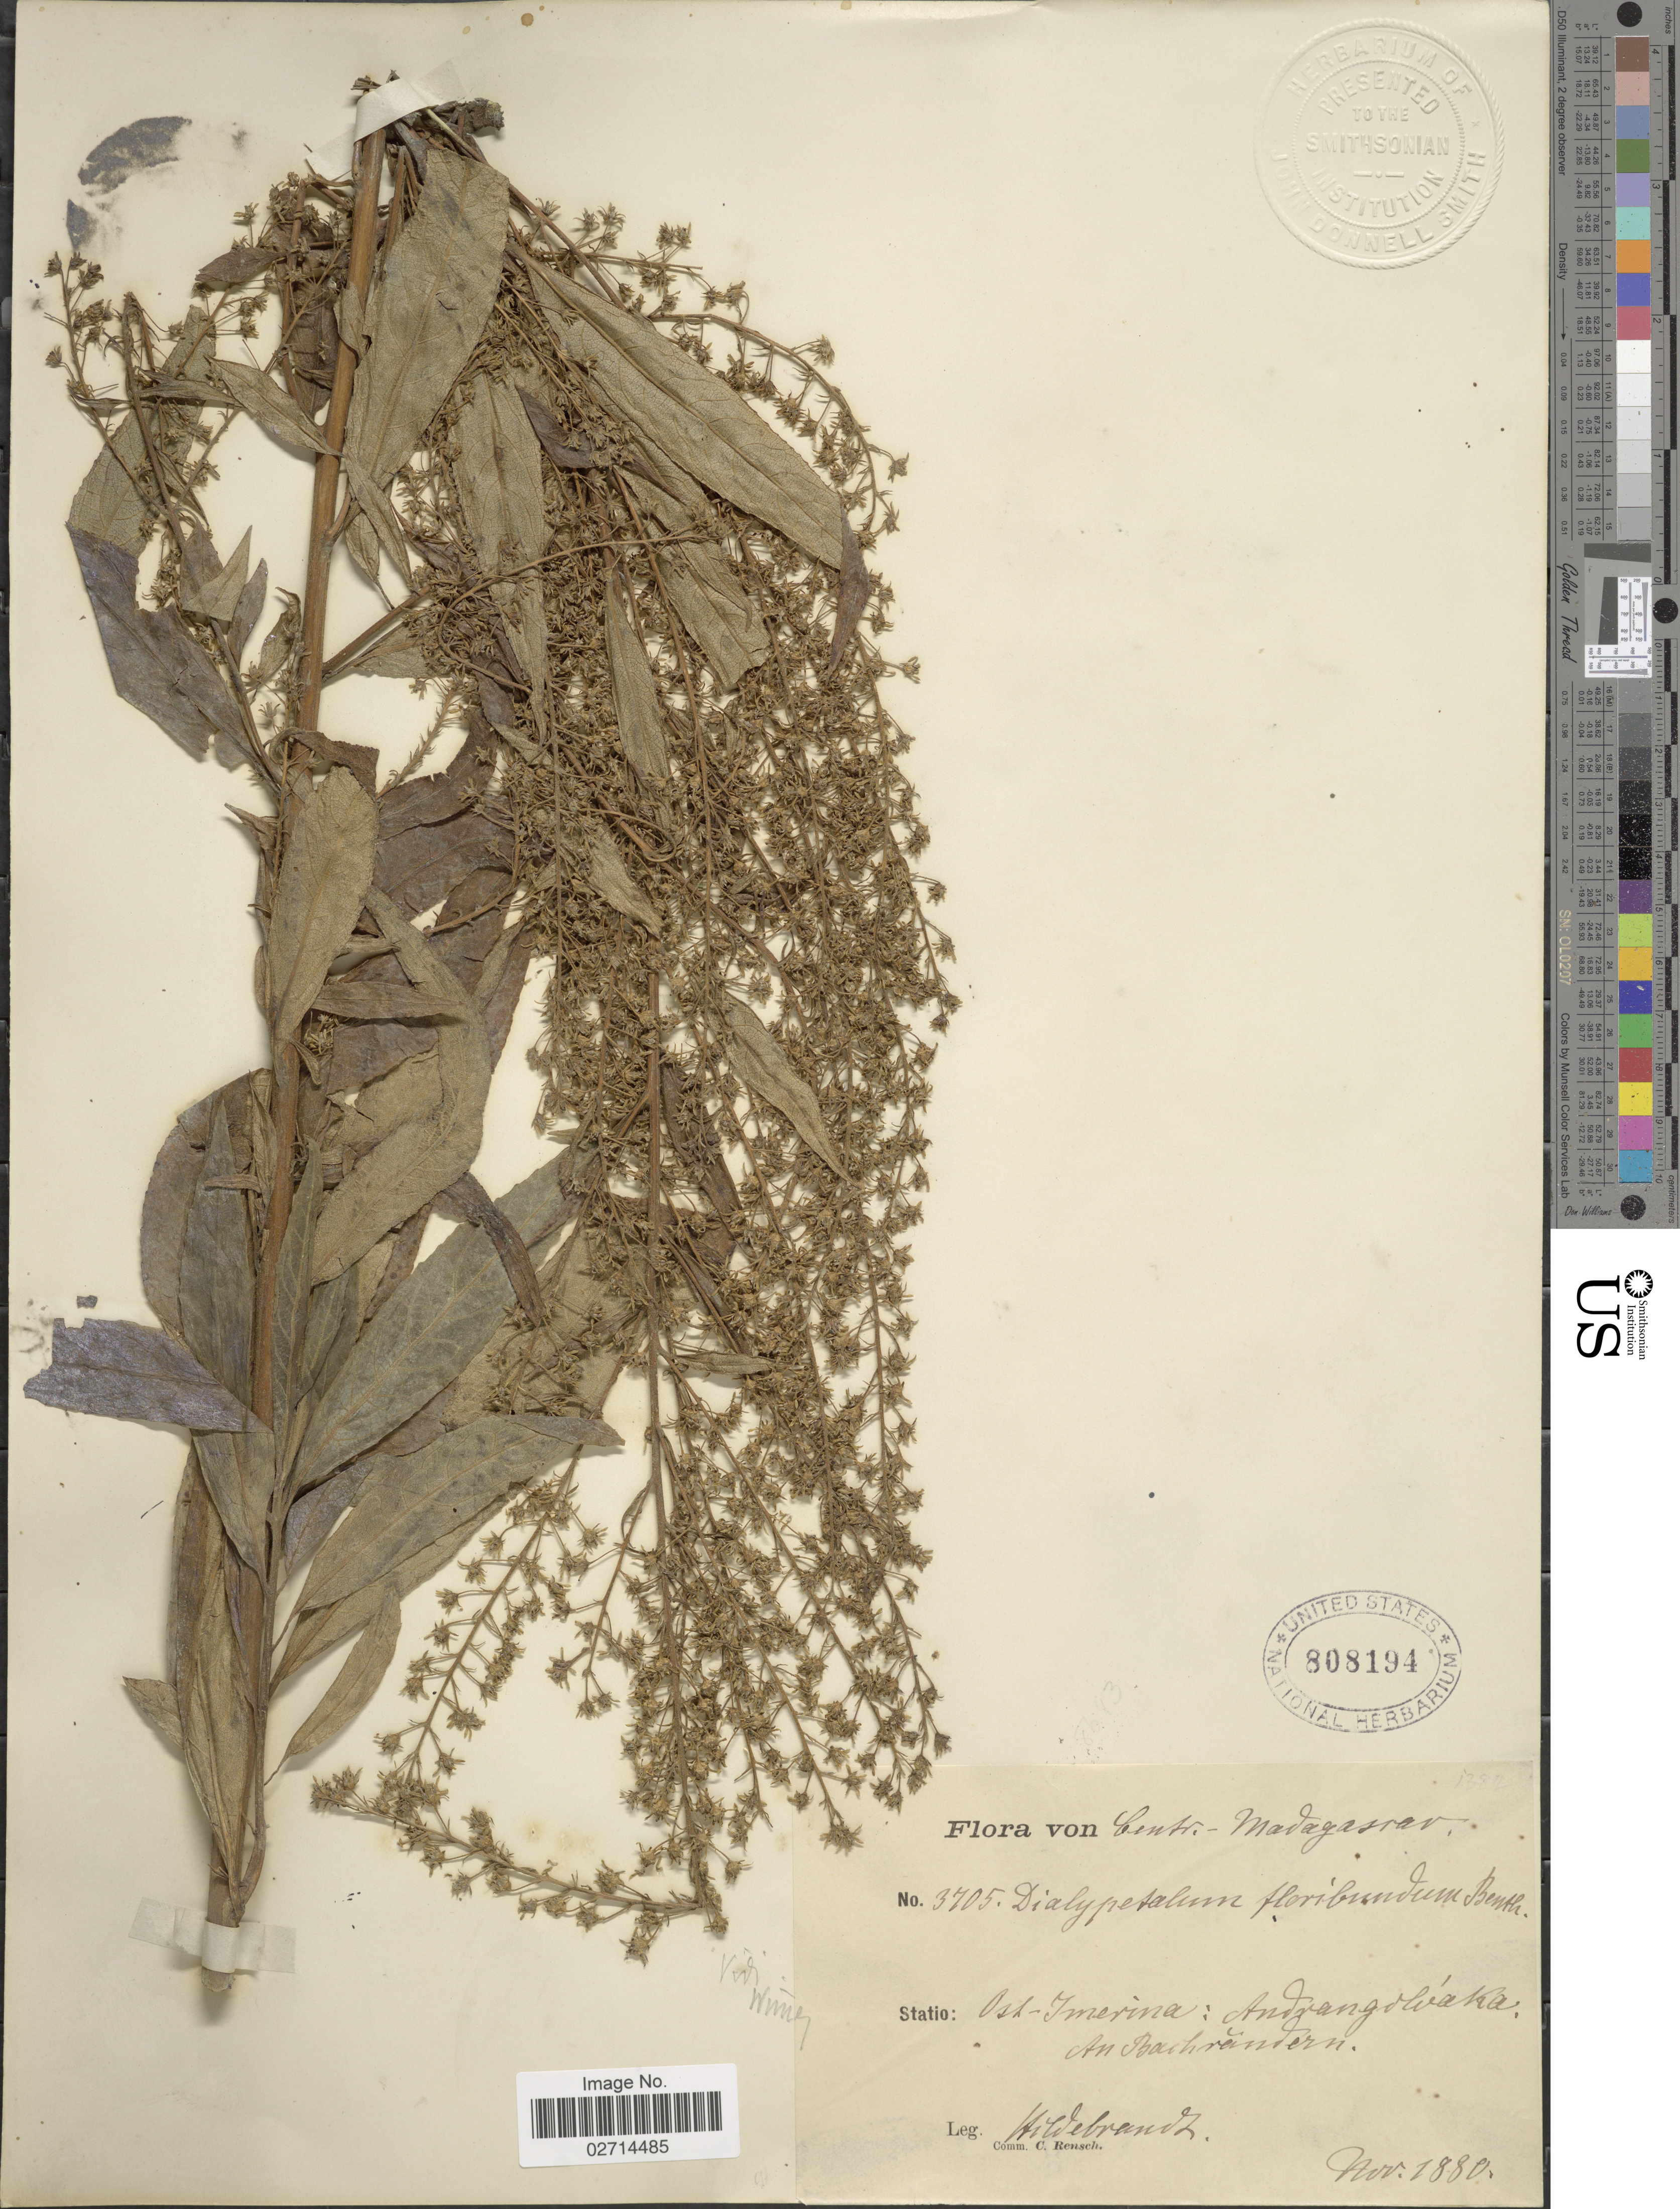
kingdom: Plantae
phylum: Tracheophyta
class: Magnoliopsida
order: Asterales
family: Campanulaceae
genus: Dialypetalum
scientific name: Dialypetalum floribundum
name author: Benth.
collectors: A. Webrandt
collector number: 3705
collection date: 1880-11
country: Madagascar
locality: Centr. - Madagascar. Statio: Ost- Imerina: Andrangolvaka. An Bachrandern.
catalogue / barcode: US 808194